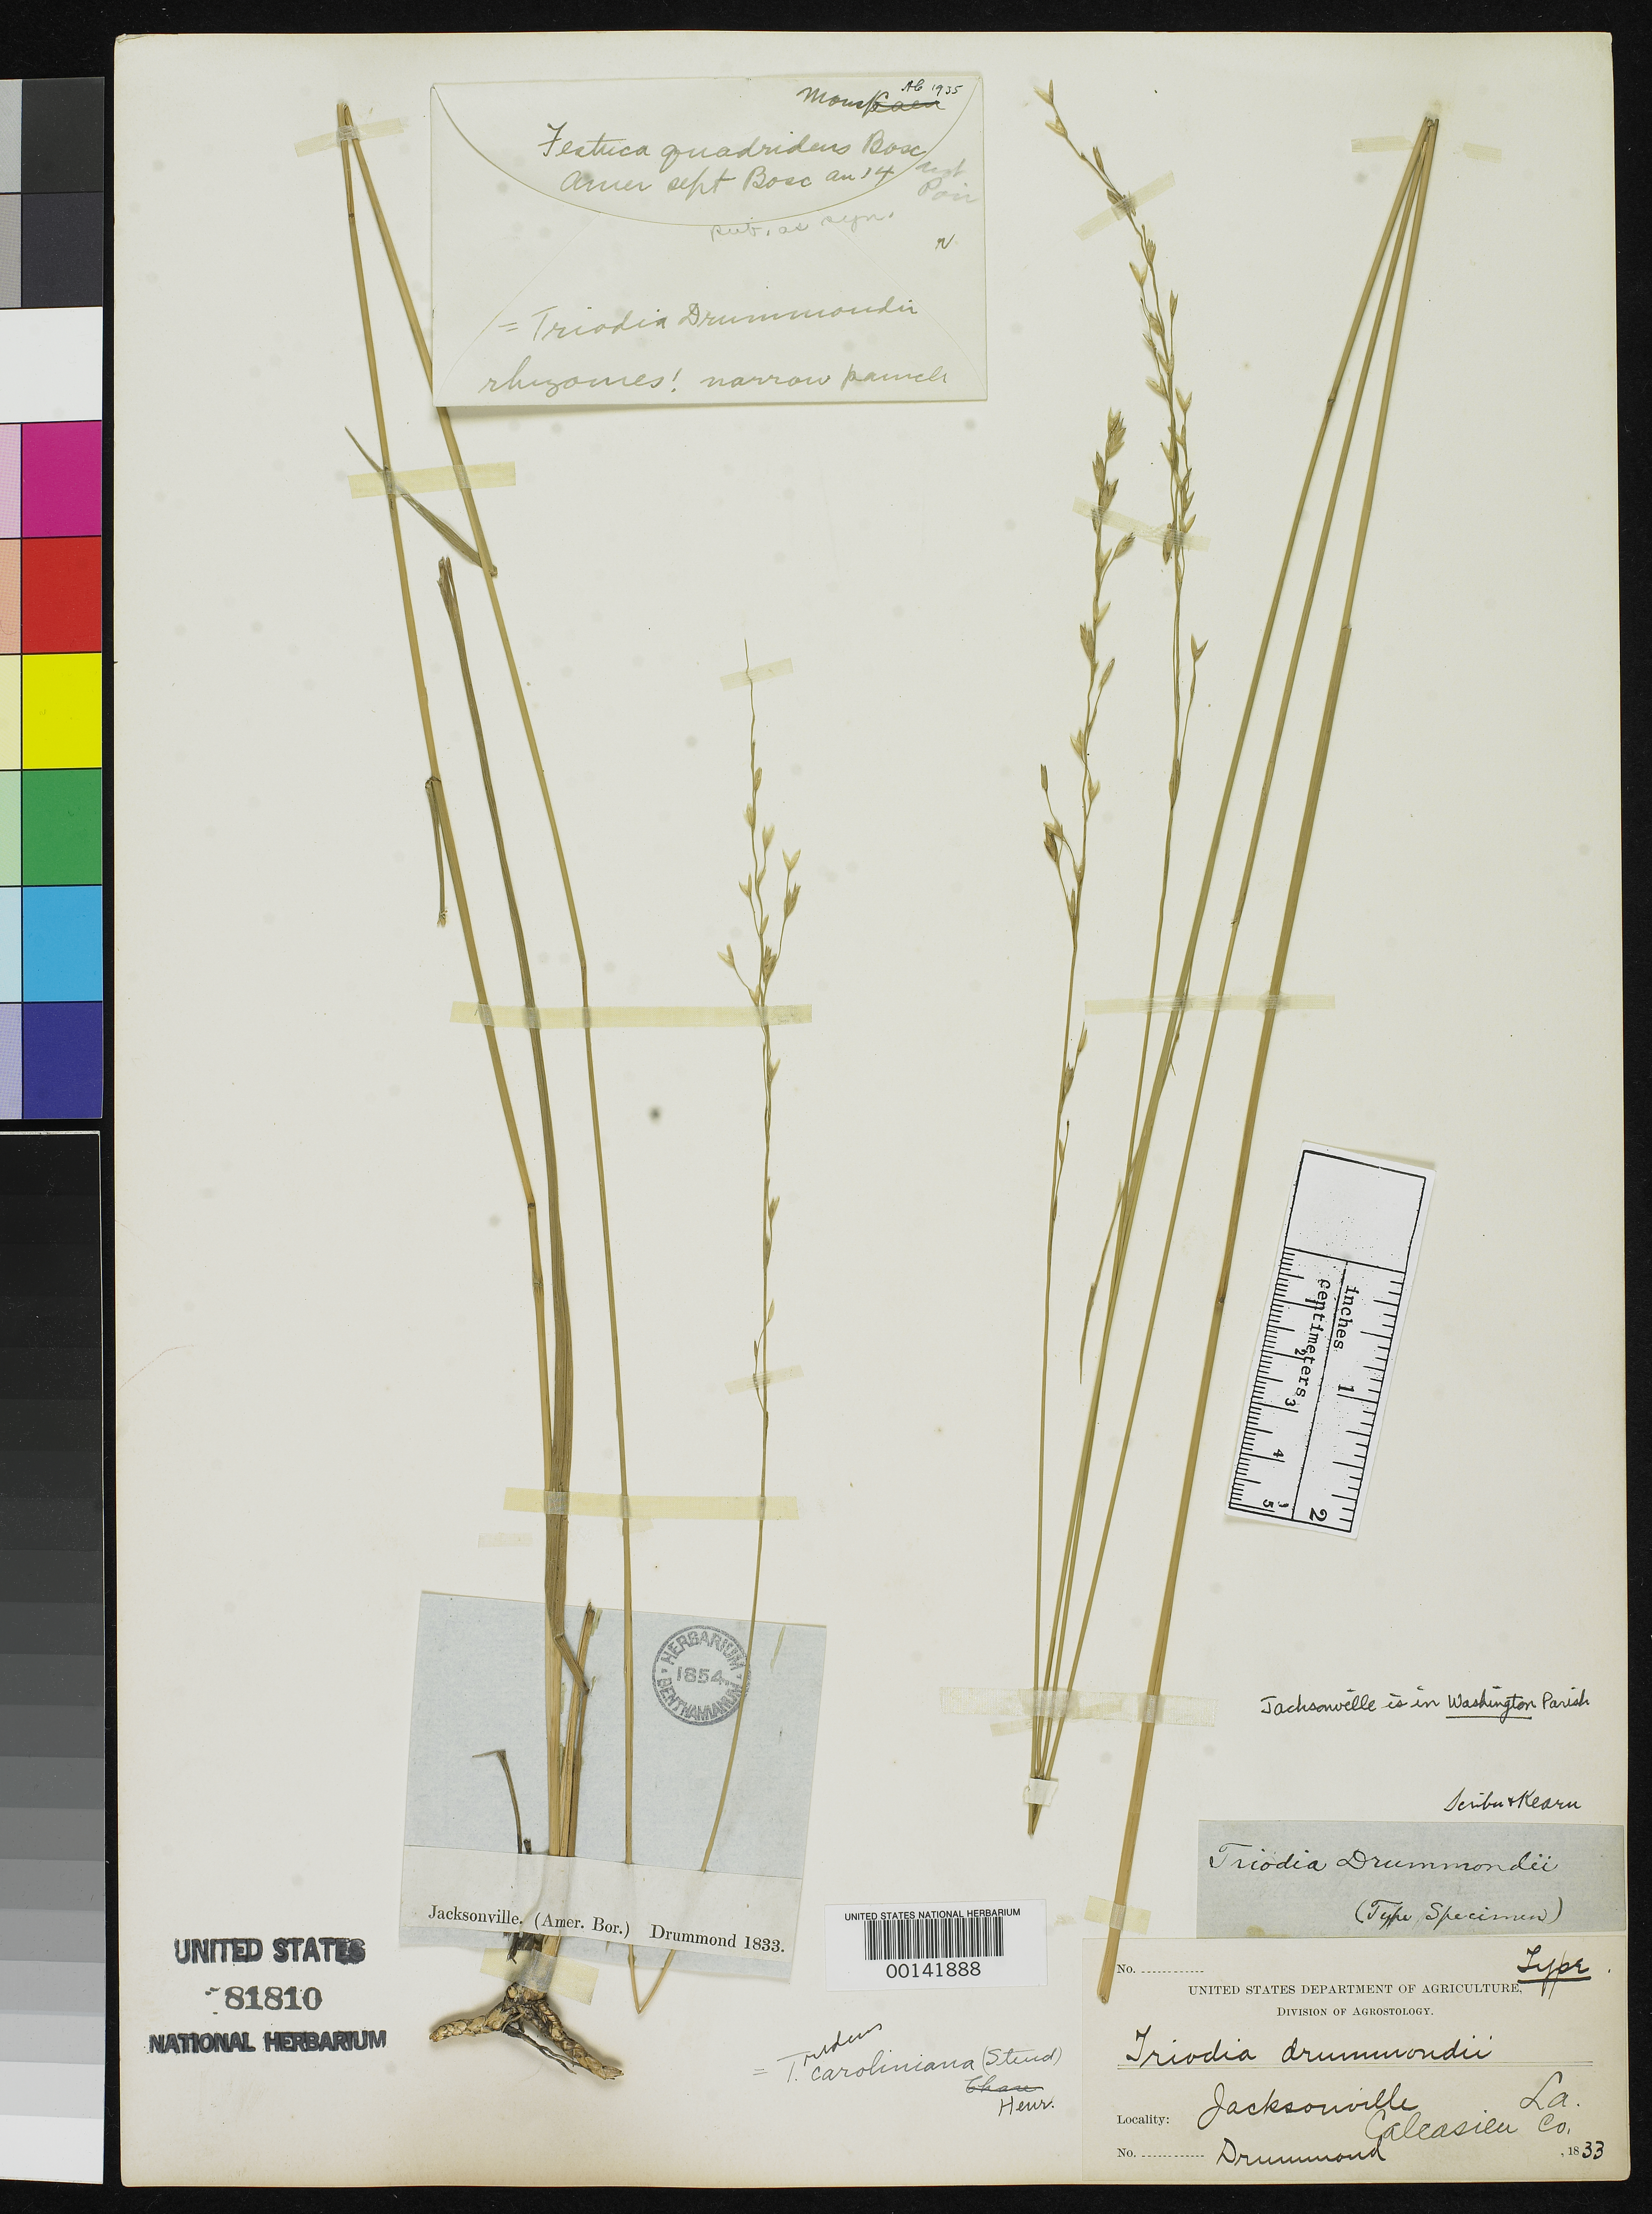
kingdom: Plantae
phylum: Tracheophyta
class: Liliopsida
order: Poales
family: Poaceae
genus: Triodia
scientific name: Triodia drummondii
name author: Scribn. & Kearney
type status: Isotype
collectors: T. Drummond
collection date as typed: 1833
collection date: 1833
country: United States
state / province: Florida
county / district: Duval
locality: Jacksonville.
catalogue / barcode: US 81810